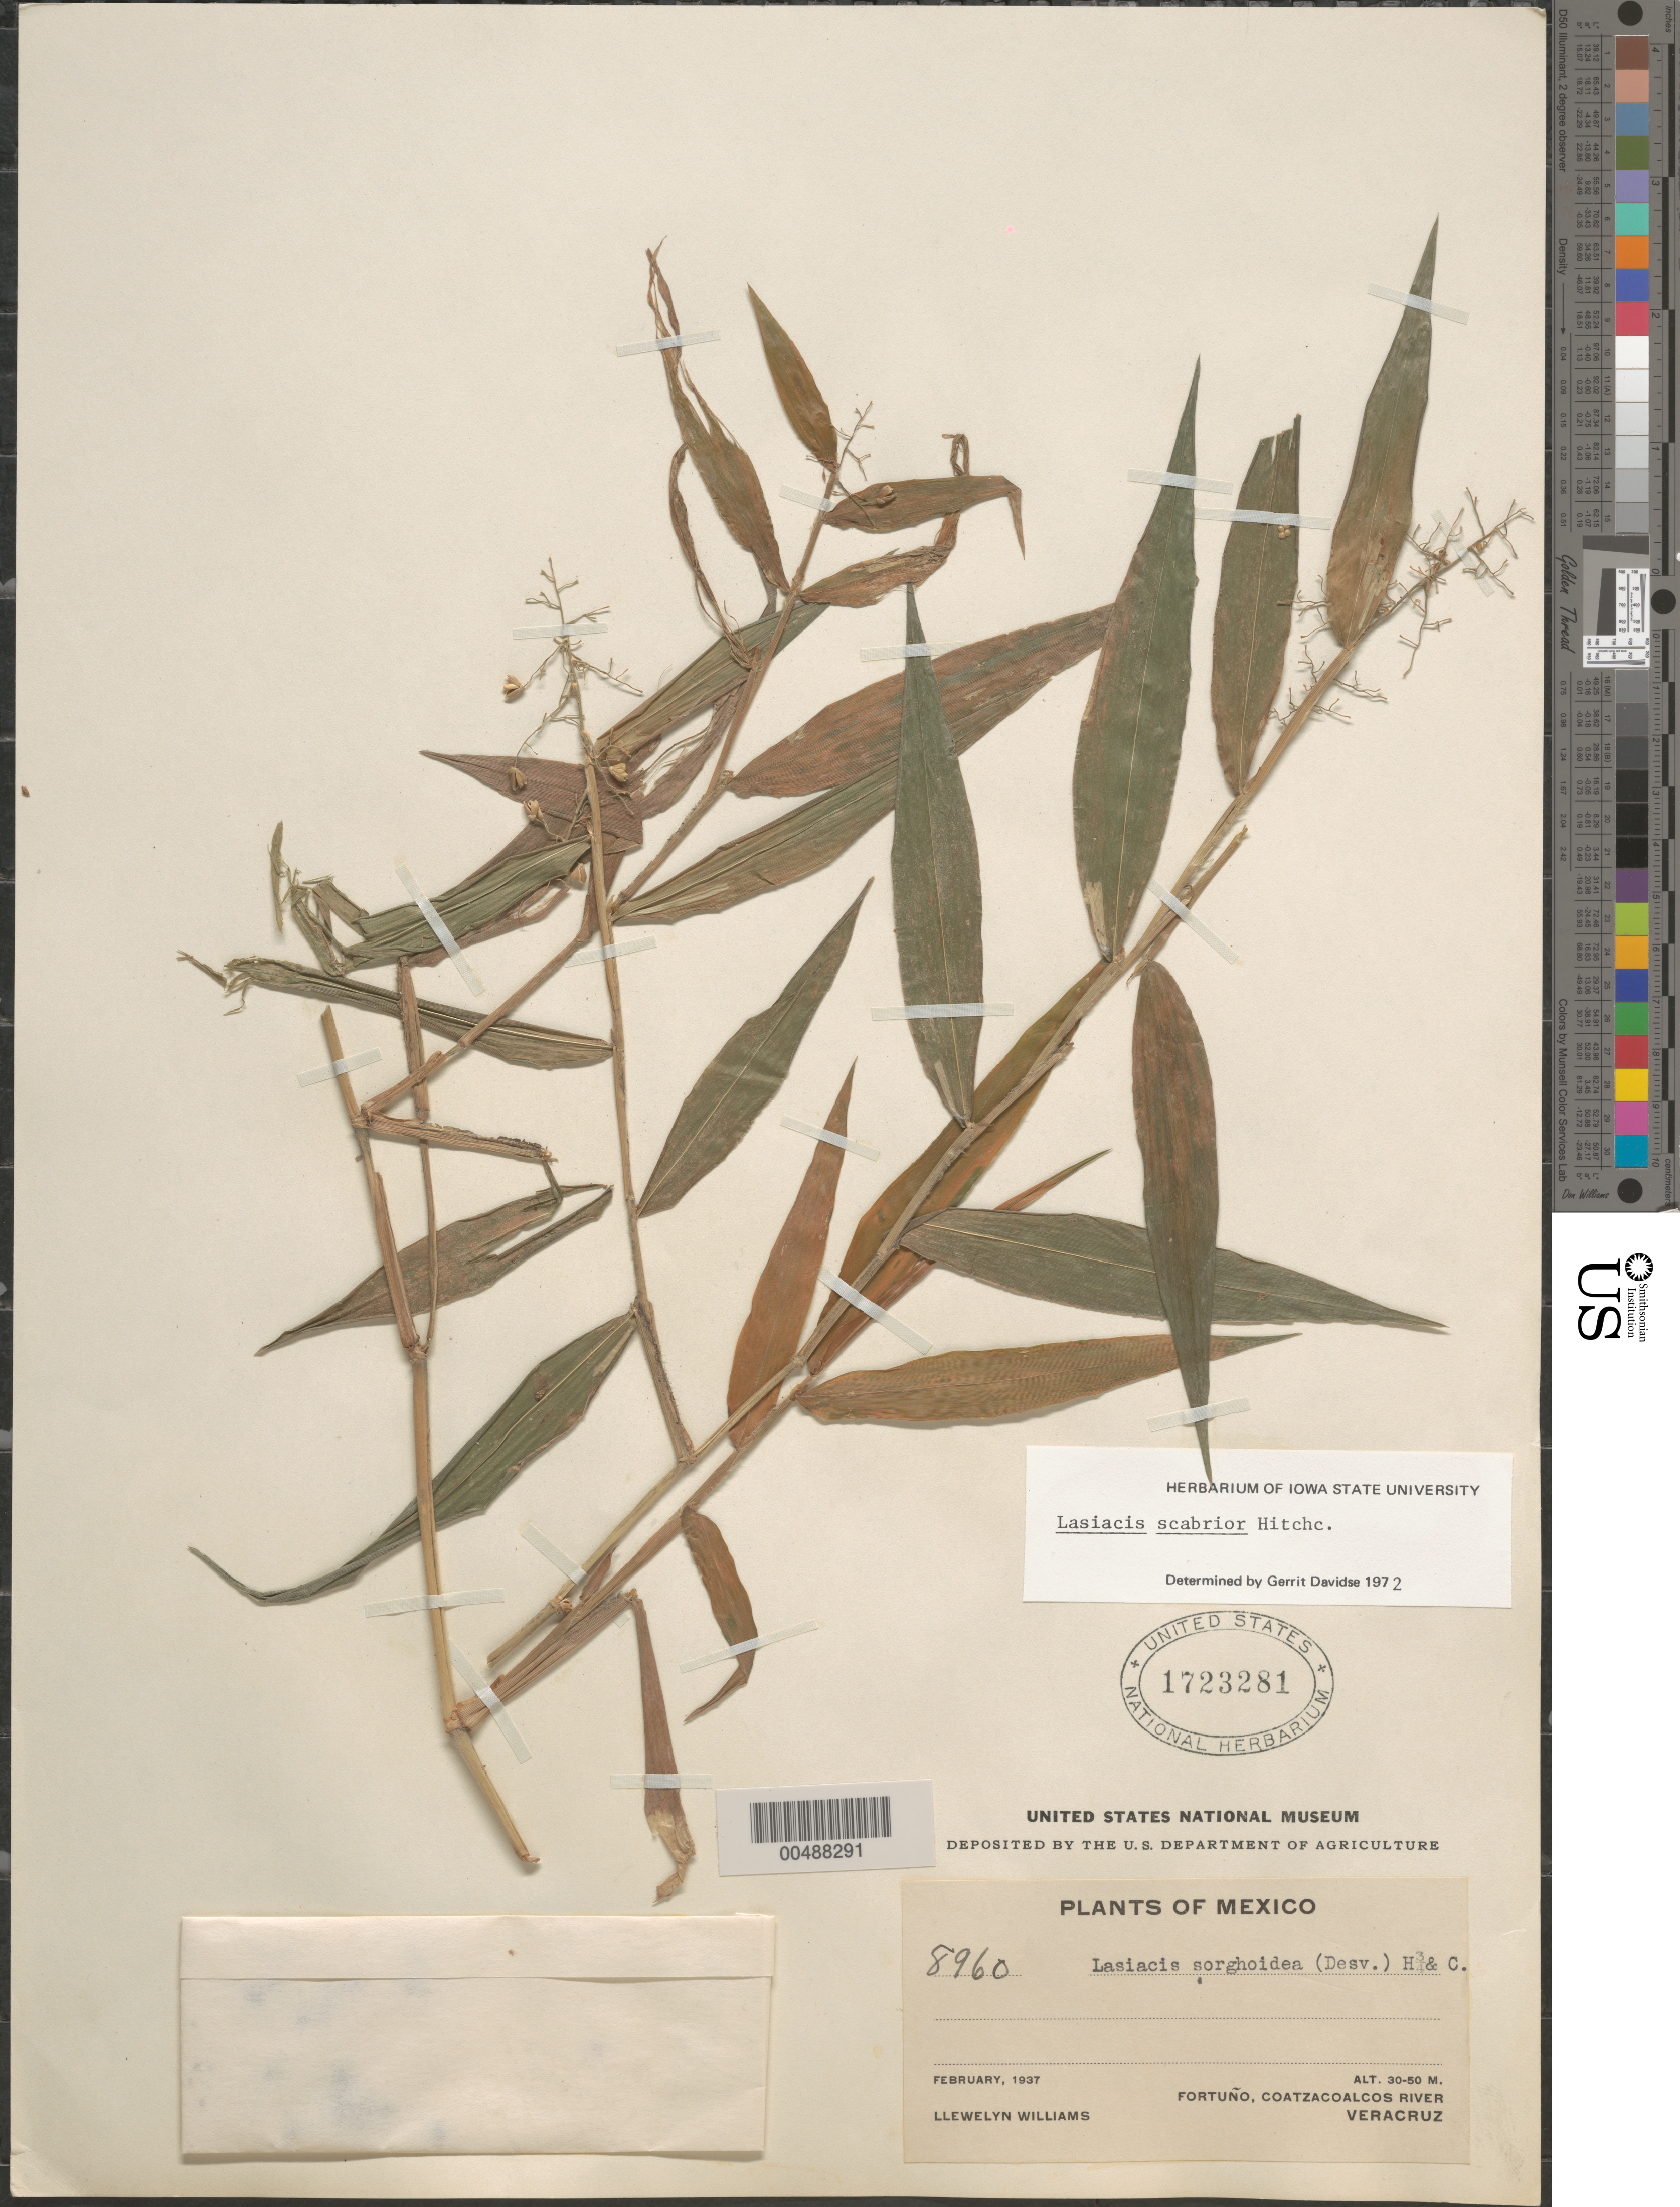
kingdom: Plantae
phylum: Tracheophyta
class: Liliopsida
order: Poales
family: Poaceae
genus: Lasiacis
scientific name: Lasiacis scabrior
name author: Hitchc.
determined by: Davidse, Gerrit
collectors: Ll. Williams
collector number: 8960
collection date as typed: Feb 1937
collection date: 1937-02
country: Mexico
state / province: Veracruz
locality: Fortu¤o, Coatzacoalcos River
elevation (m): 30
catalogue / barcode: US 1723281